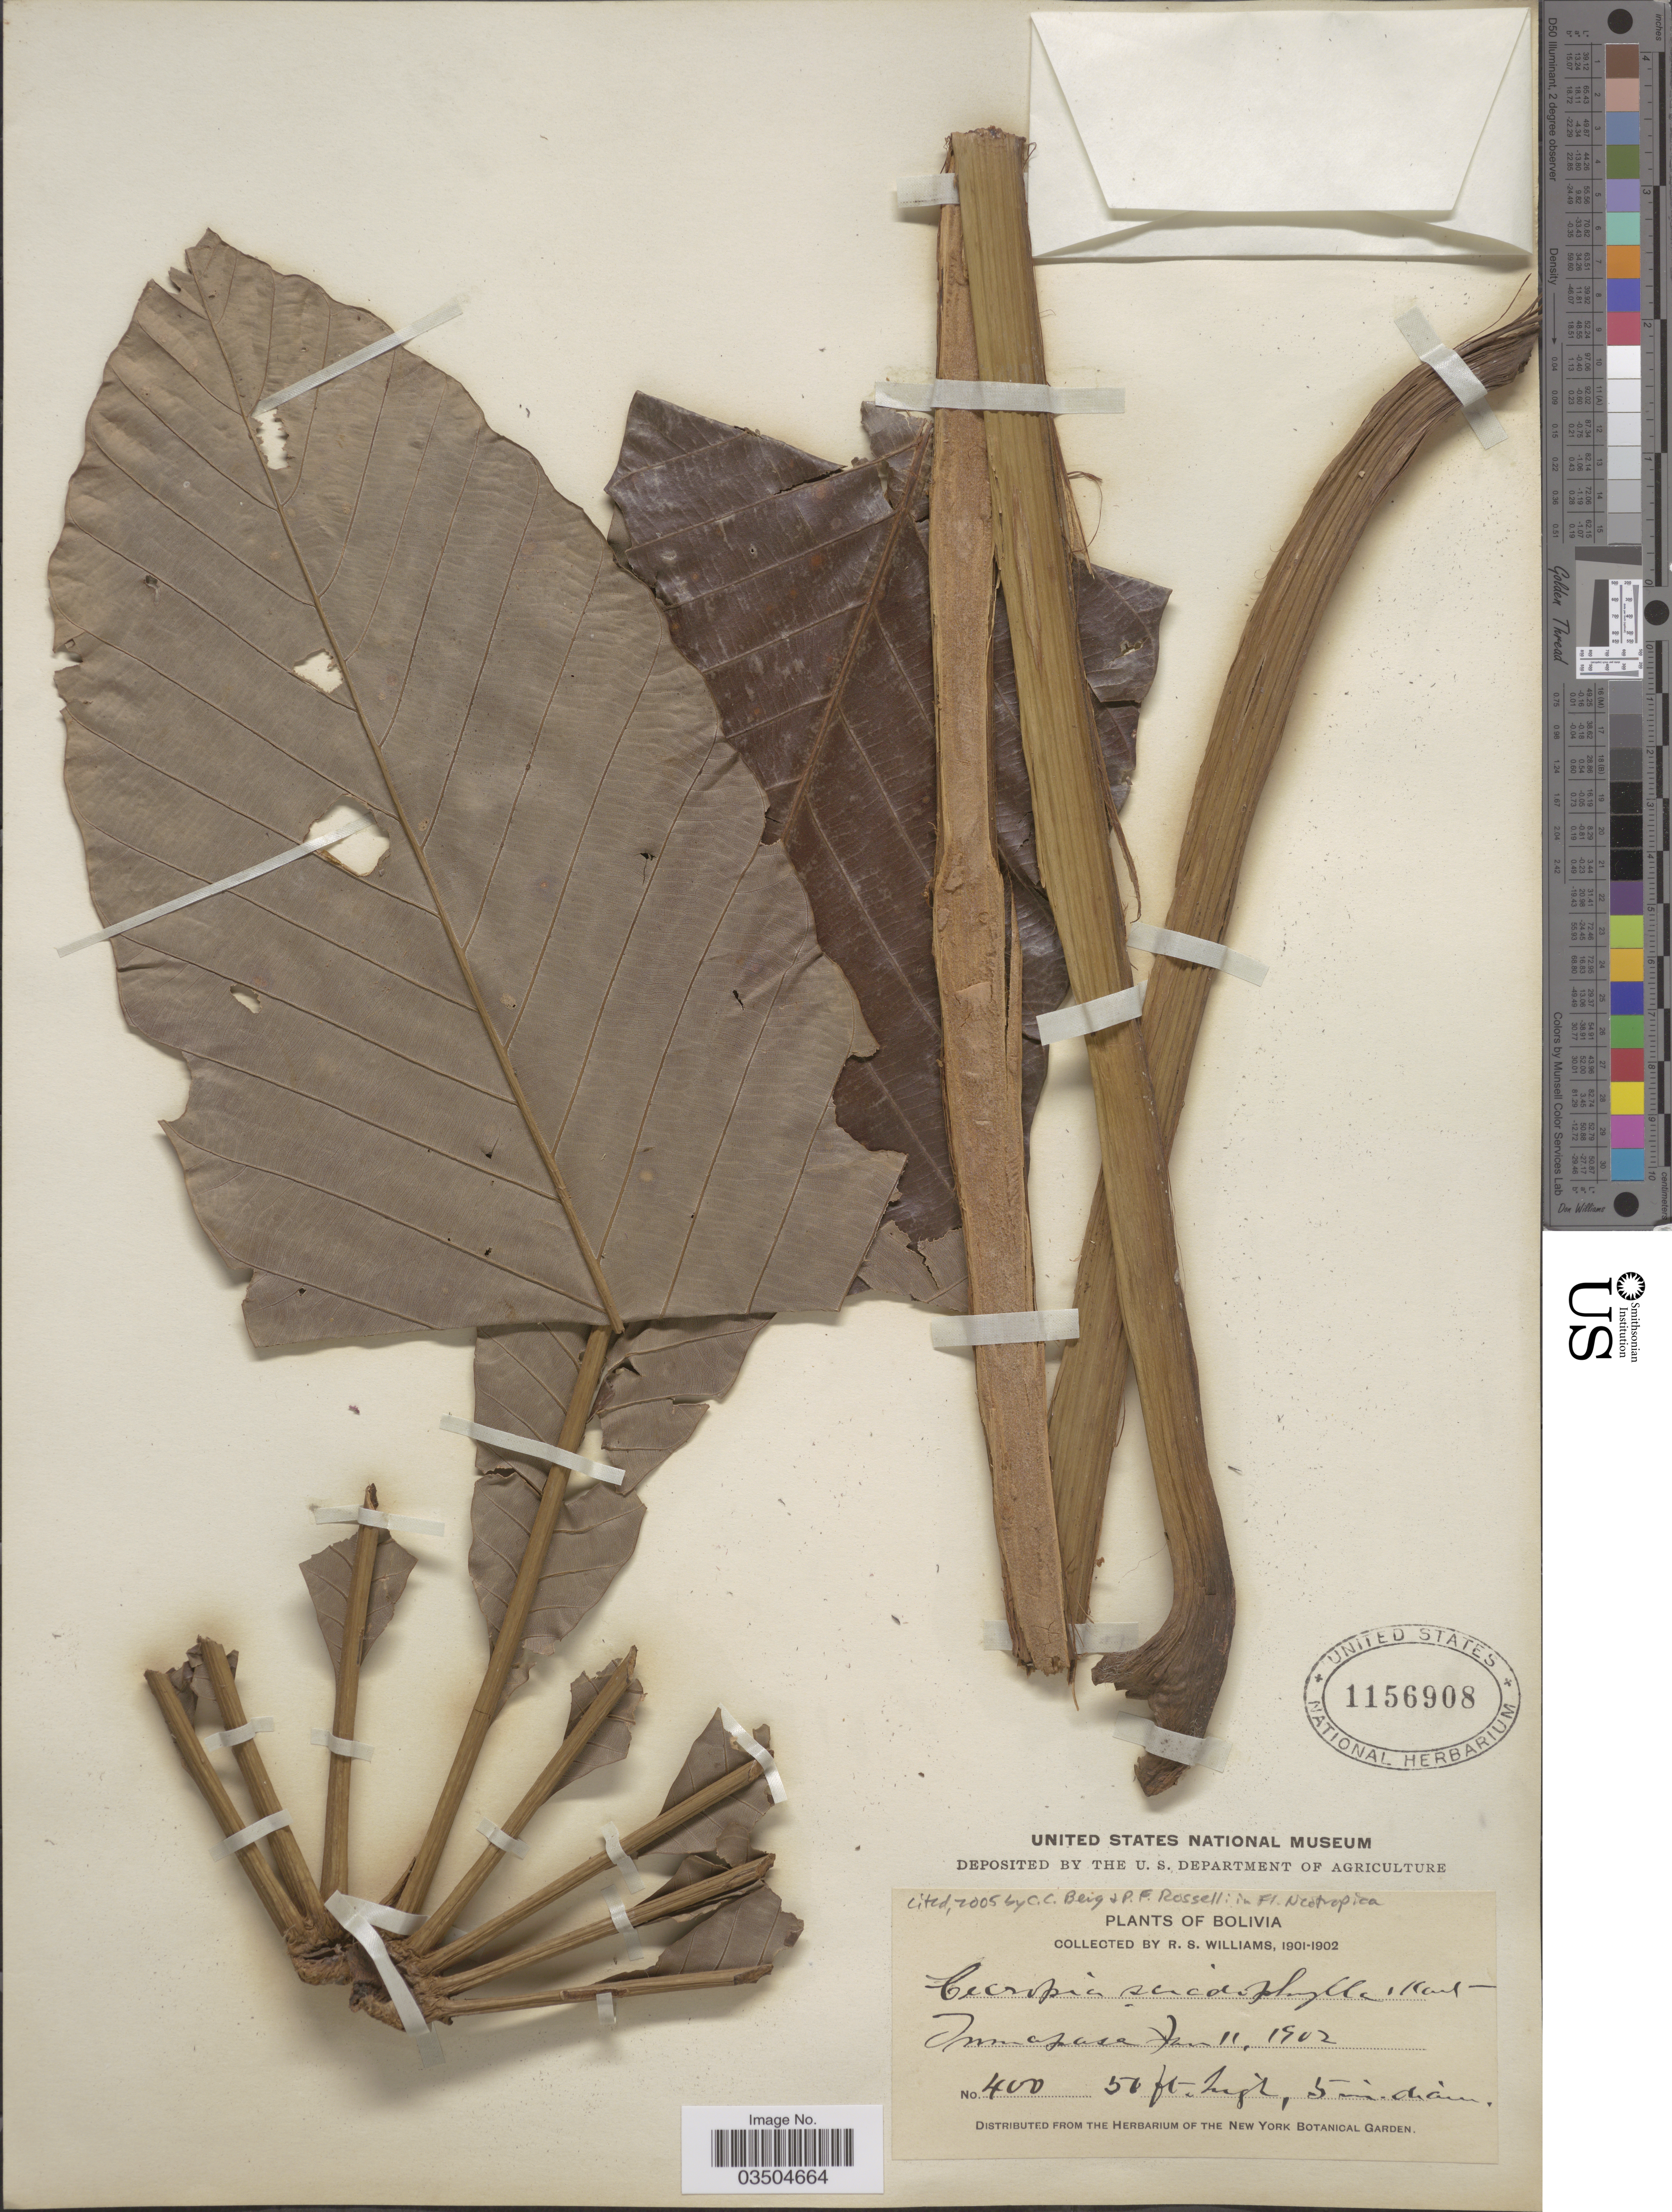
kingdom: Plantae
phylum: Tracheophyta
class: Magnoliopsida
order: Rosales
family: Urticaceae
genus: Cecropia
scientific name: Cecropia sciadophylla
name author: Mart.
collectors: R. S. Williams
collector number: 400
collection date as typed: Jan. 11, 1902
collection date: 1902-01-11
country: Bolivia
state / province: La Paz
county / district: Iturralde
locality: Tumupasa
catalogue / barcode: US 1156908